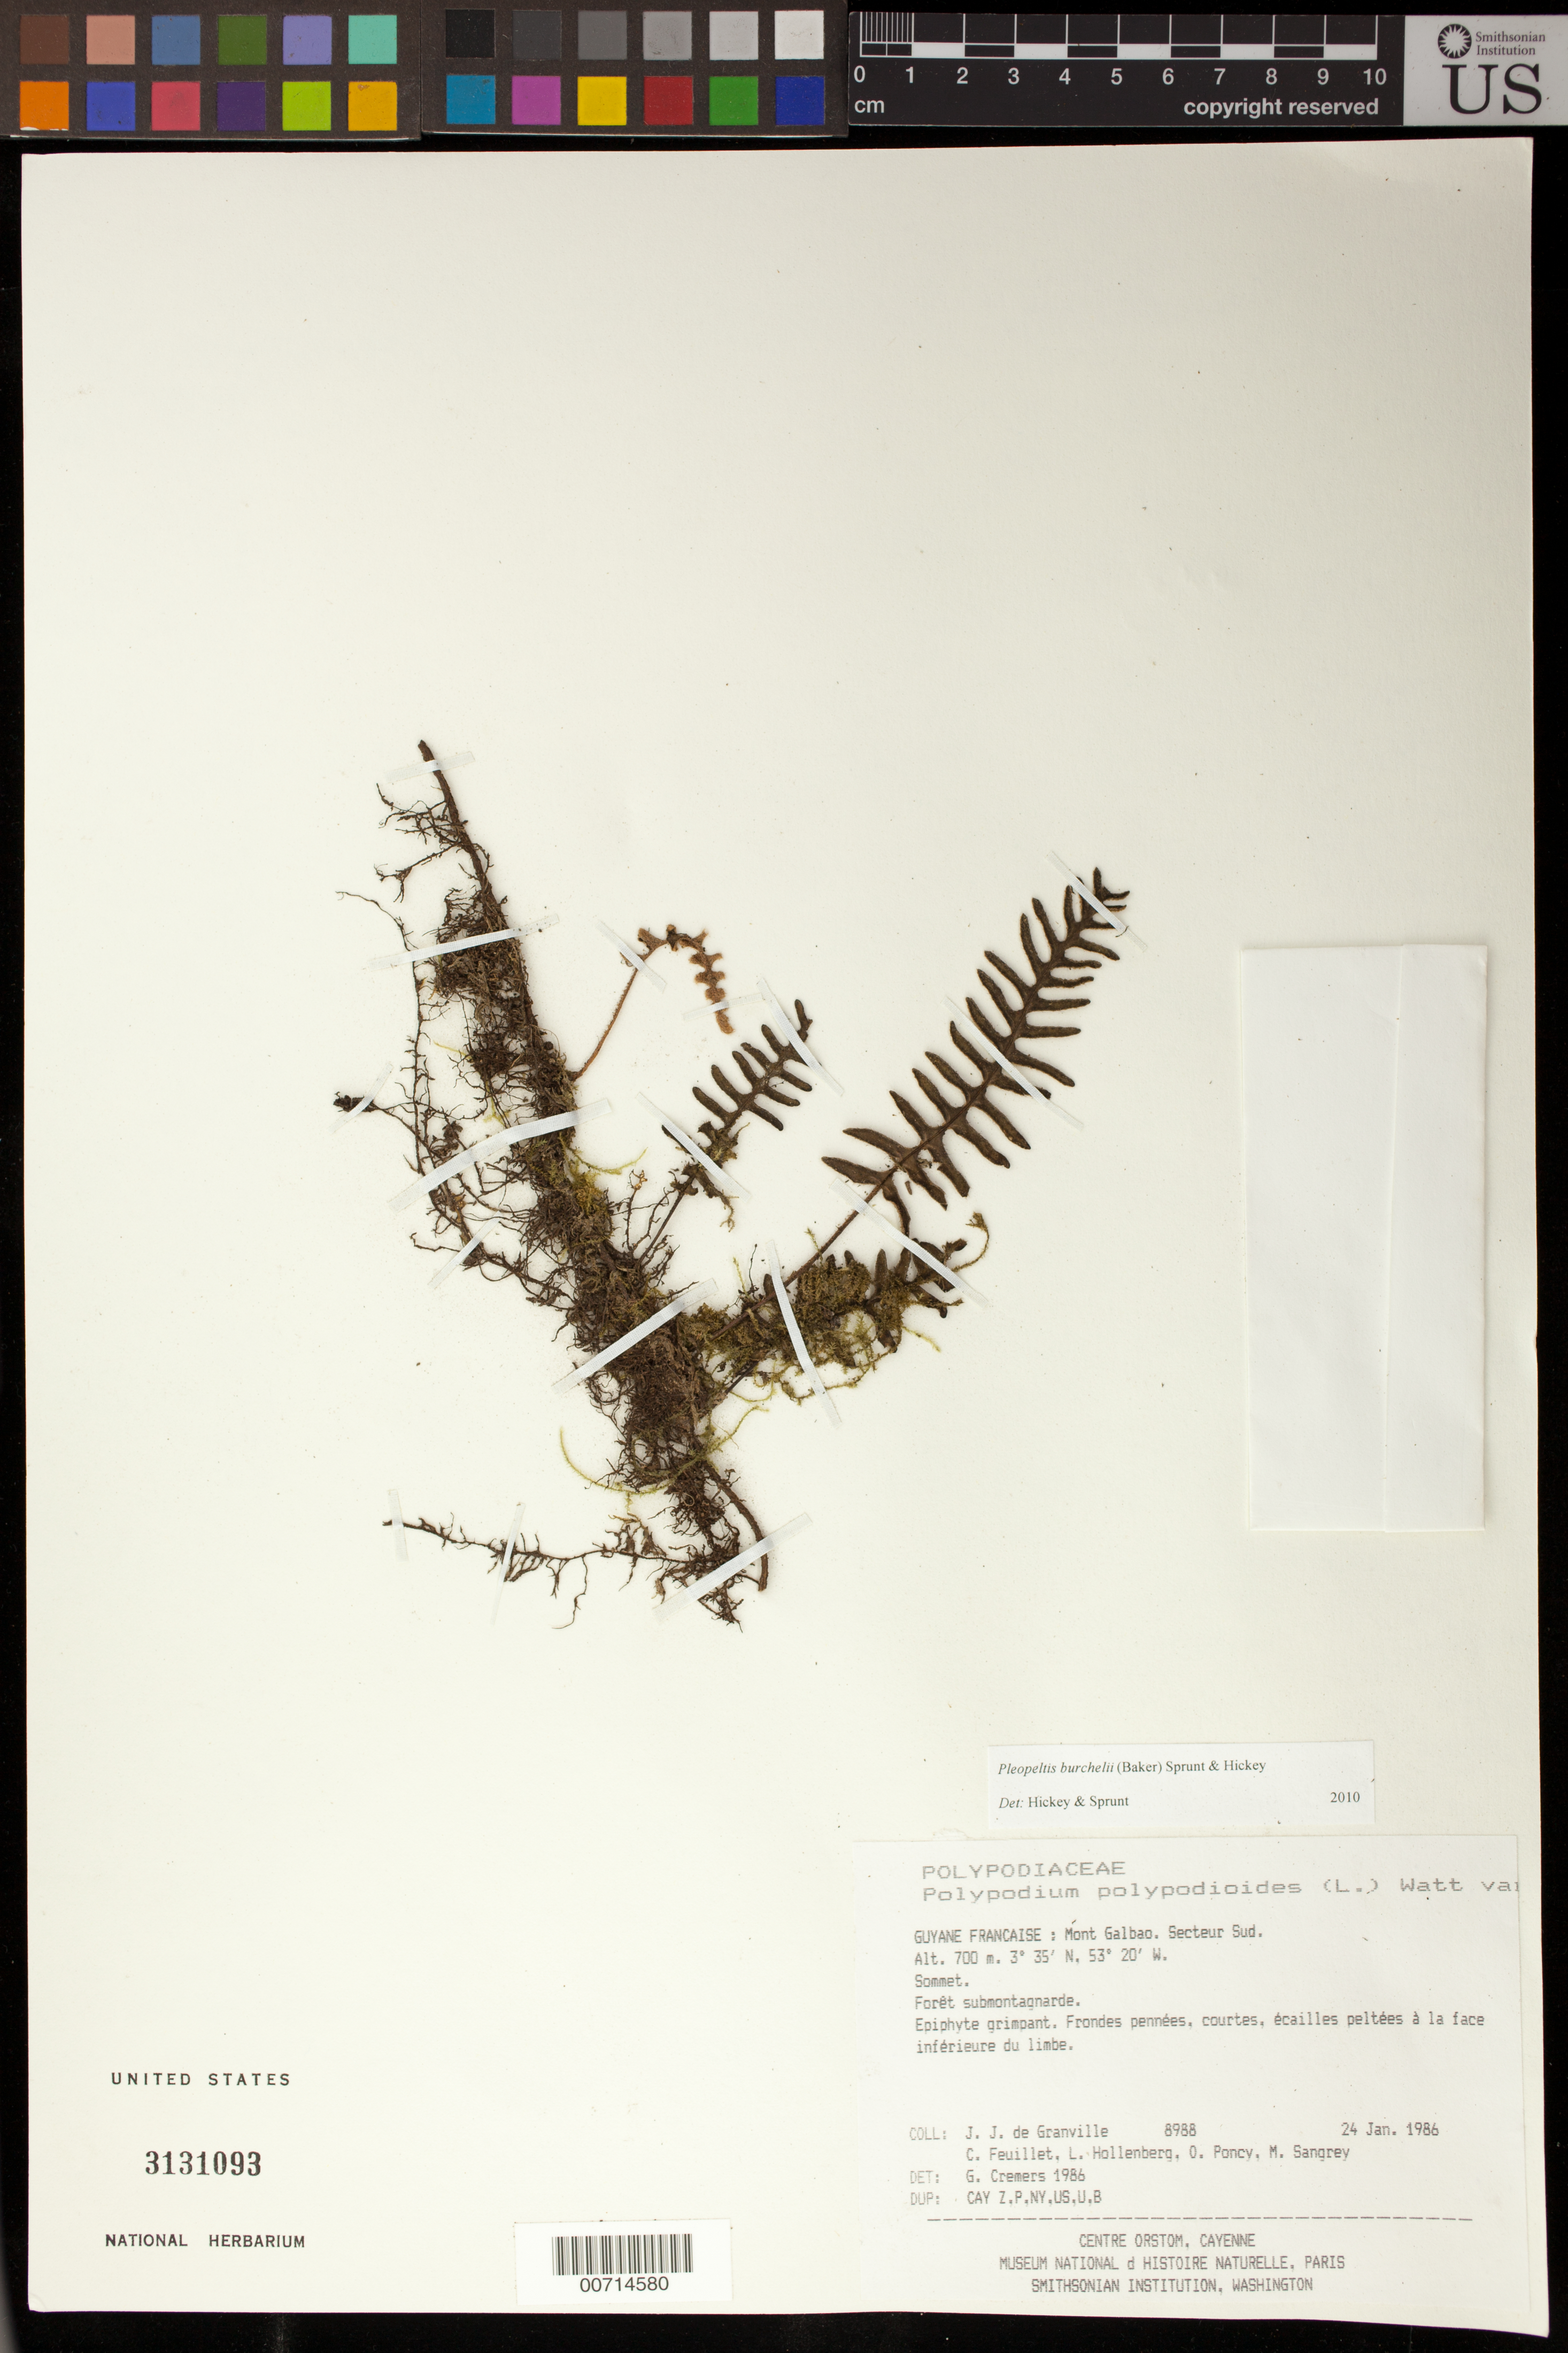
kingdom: Plantae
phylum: Tracheophyta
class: Polypodiopsida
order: Polypodiales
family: Polypodiaceae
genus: Pleopeltis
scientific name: Pleopeltis burchellii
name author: (Baker) Sprunt & Hickey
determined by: Hickey, R. J.; Sprunt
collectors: J.-J. de Granville, C. Feuillet, L. Hollenberg, O. Poncy & M. S. Sangrey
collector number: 8988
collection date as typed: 24-Jan-86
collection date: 1986-01-24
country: French Guiana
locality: Mont Galbao. Secteur Sud. Sommet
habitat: Forêt submontagnarde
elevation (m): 700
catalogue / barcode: US 3131093